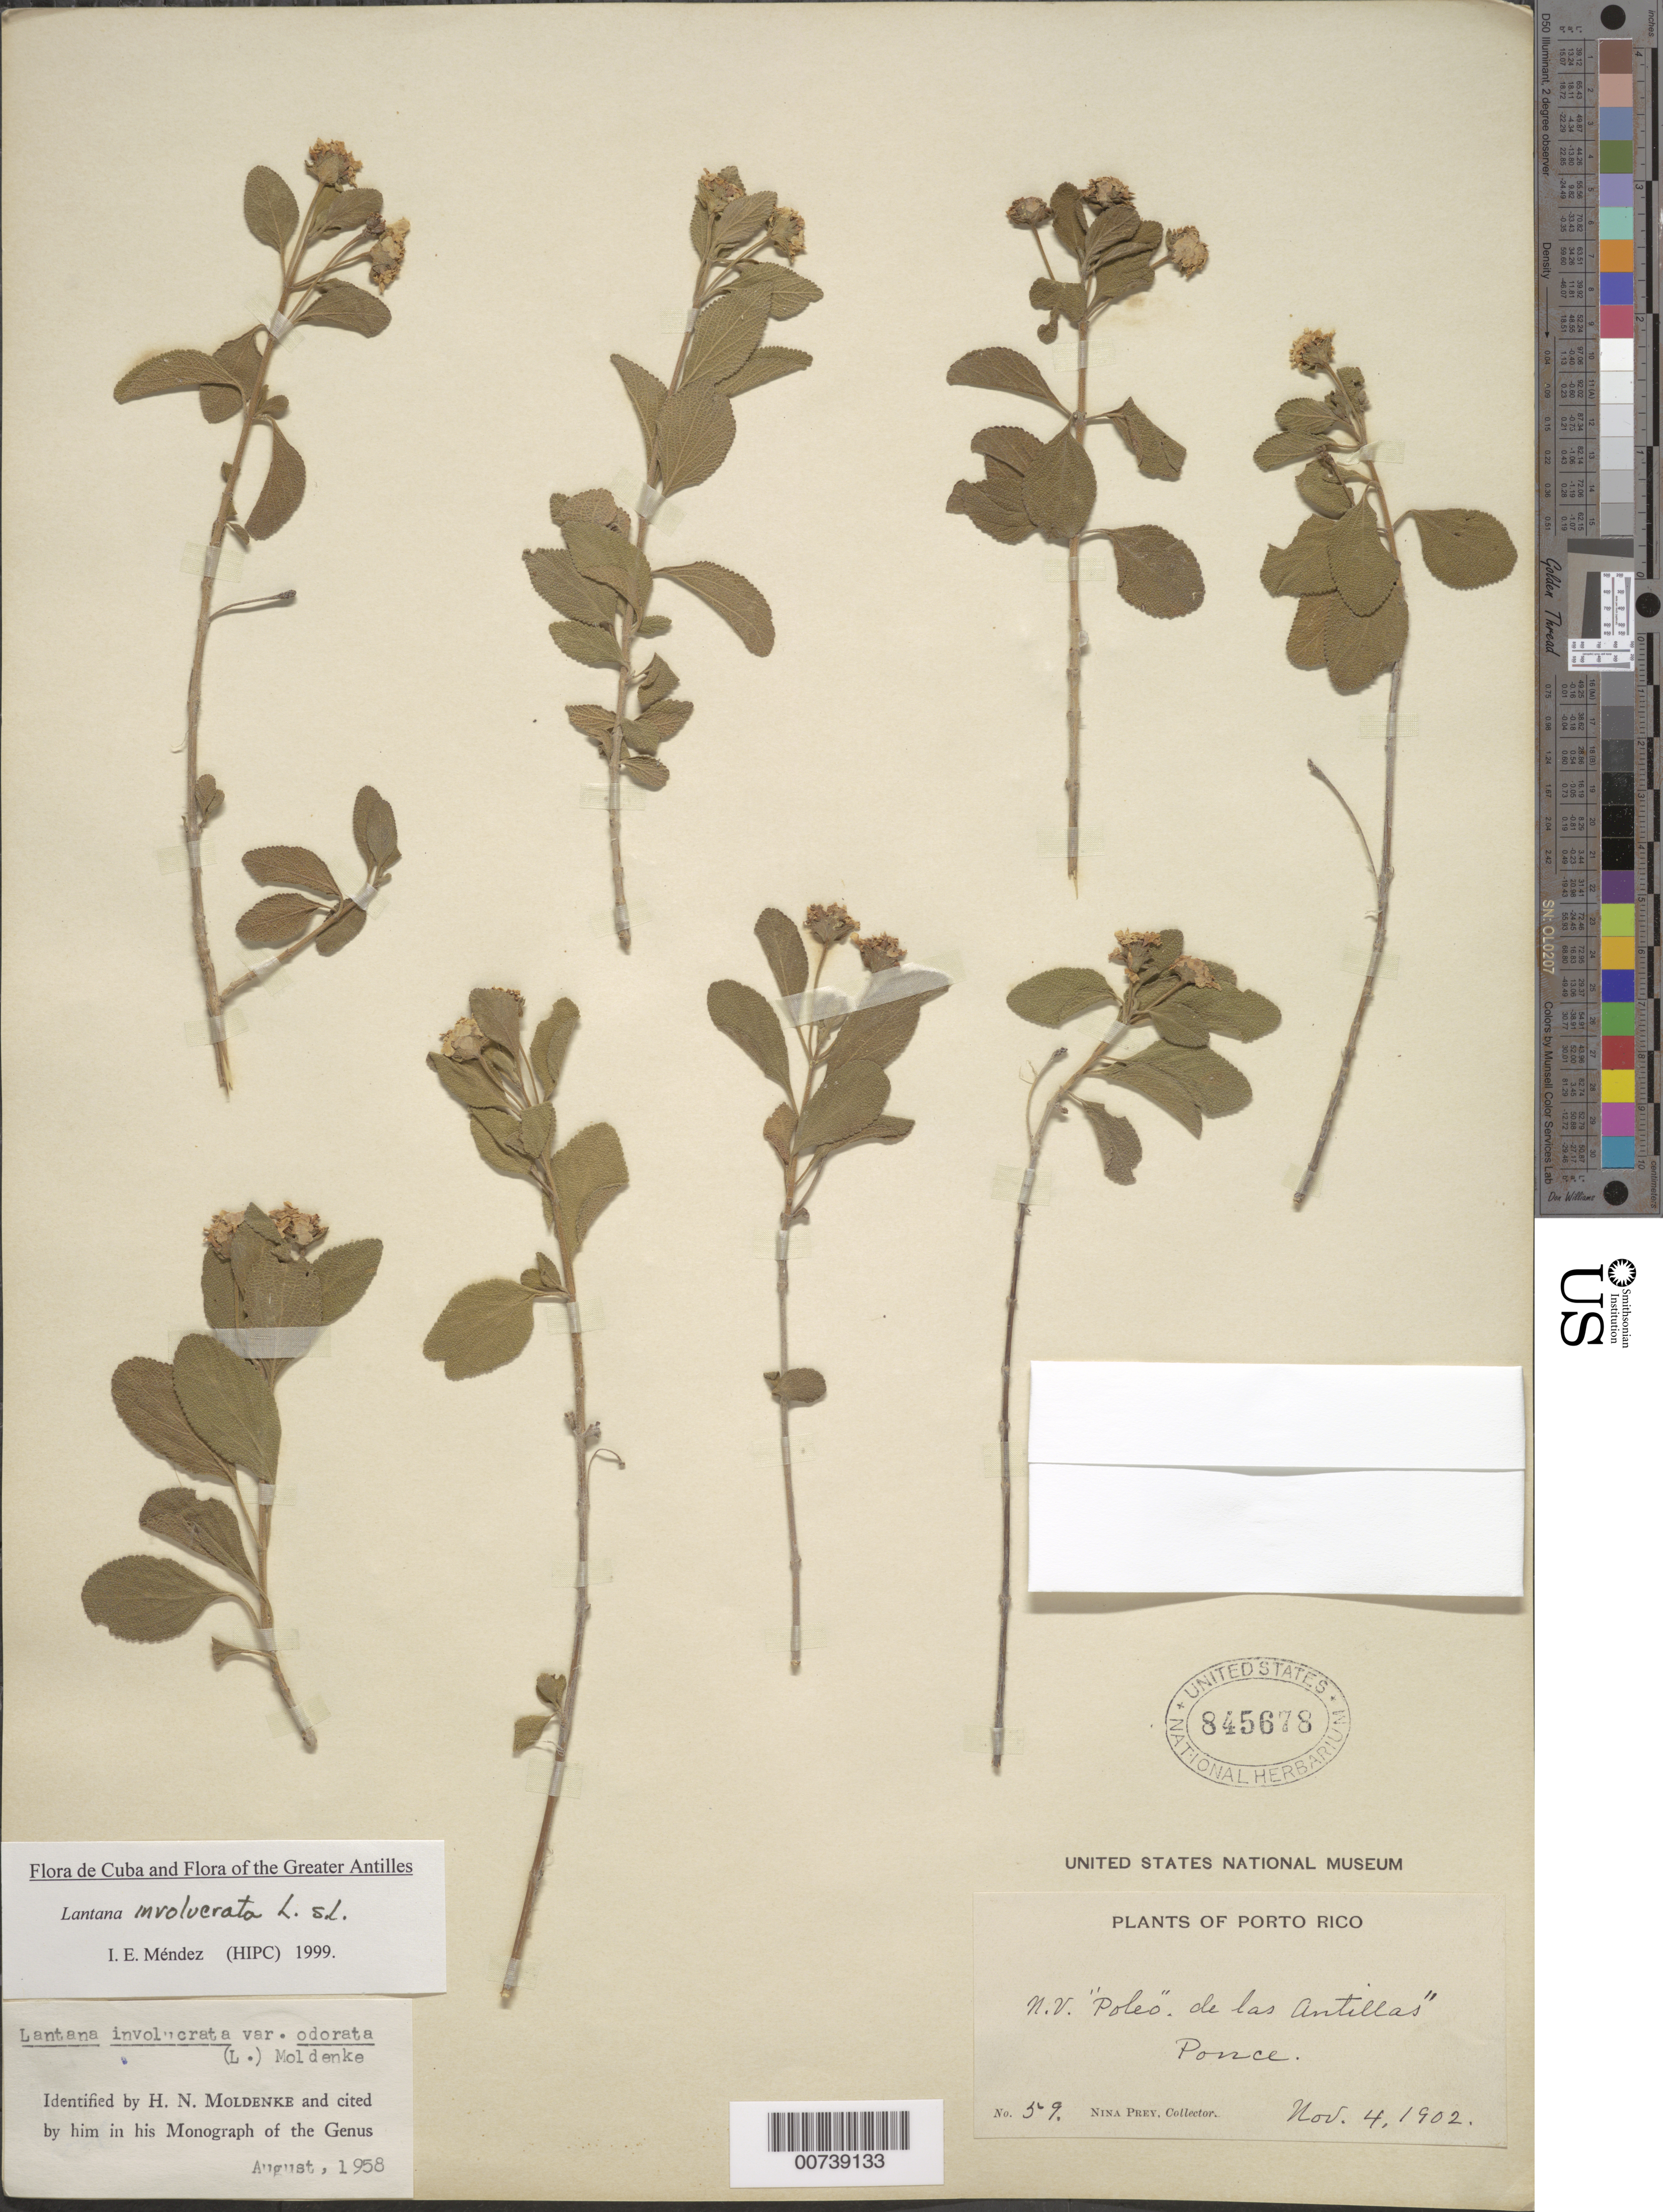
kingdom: Plantae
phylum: Tracheophyta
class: Magnoliopsida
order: Lamiales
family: Verbenaceae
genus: Lantana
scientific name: Lantana involucrata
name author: L.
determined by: Méndez, Isidro E., (HIPC)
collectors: N. Prey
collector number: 59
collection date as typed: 04 Nov 1902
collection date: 1902-11-04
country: Puerto Rico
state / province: Ponce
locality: Ponce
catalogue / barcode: US 845678